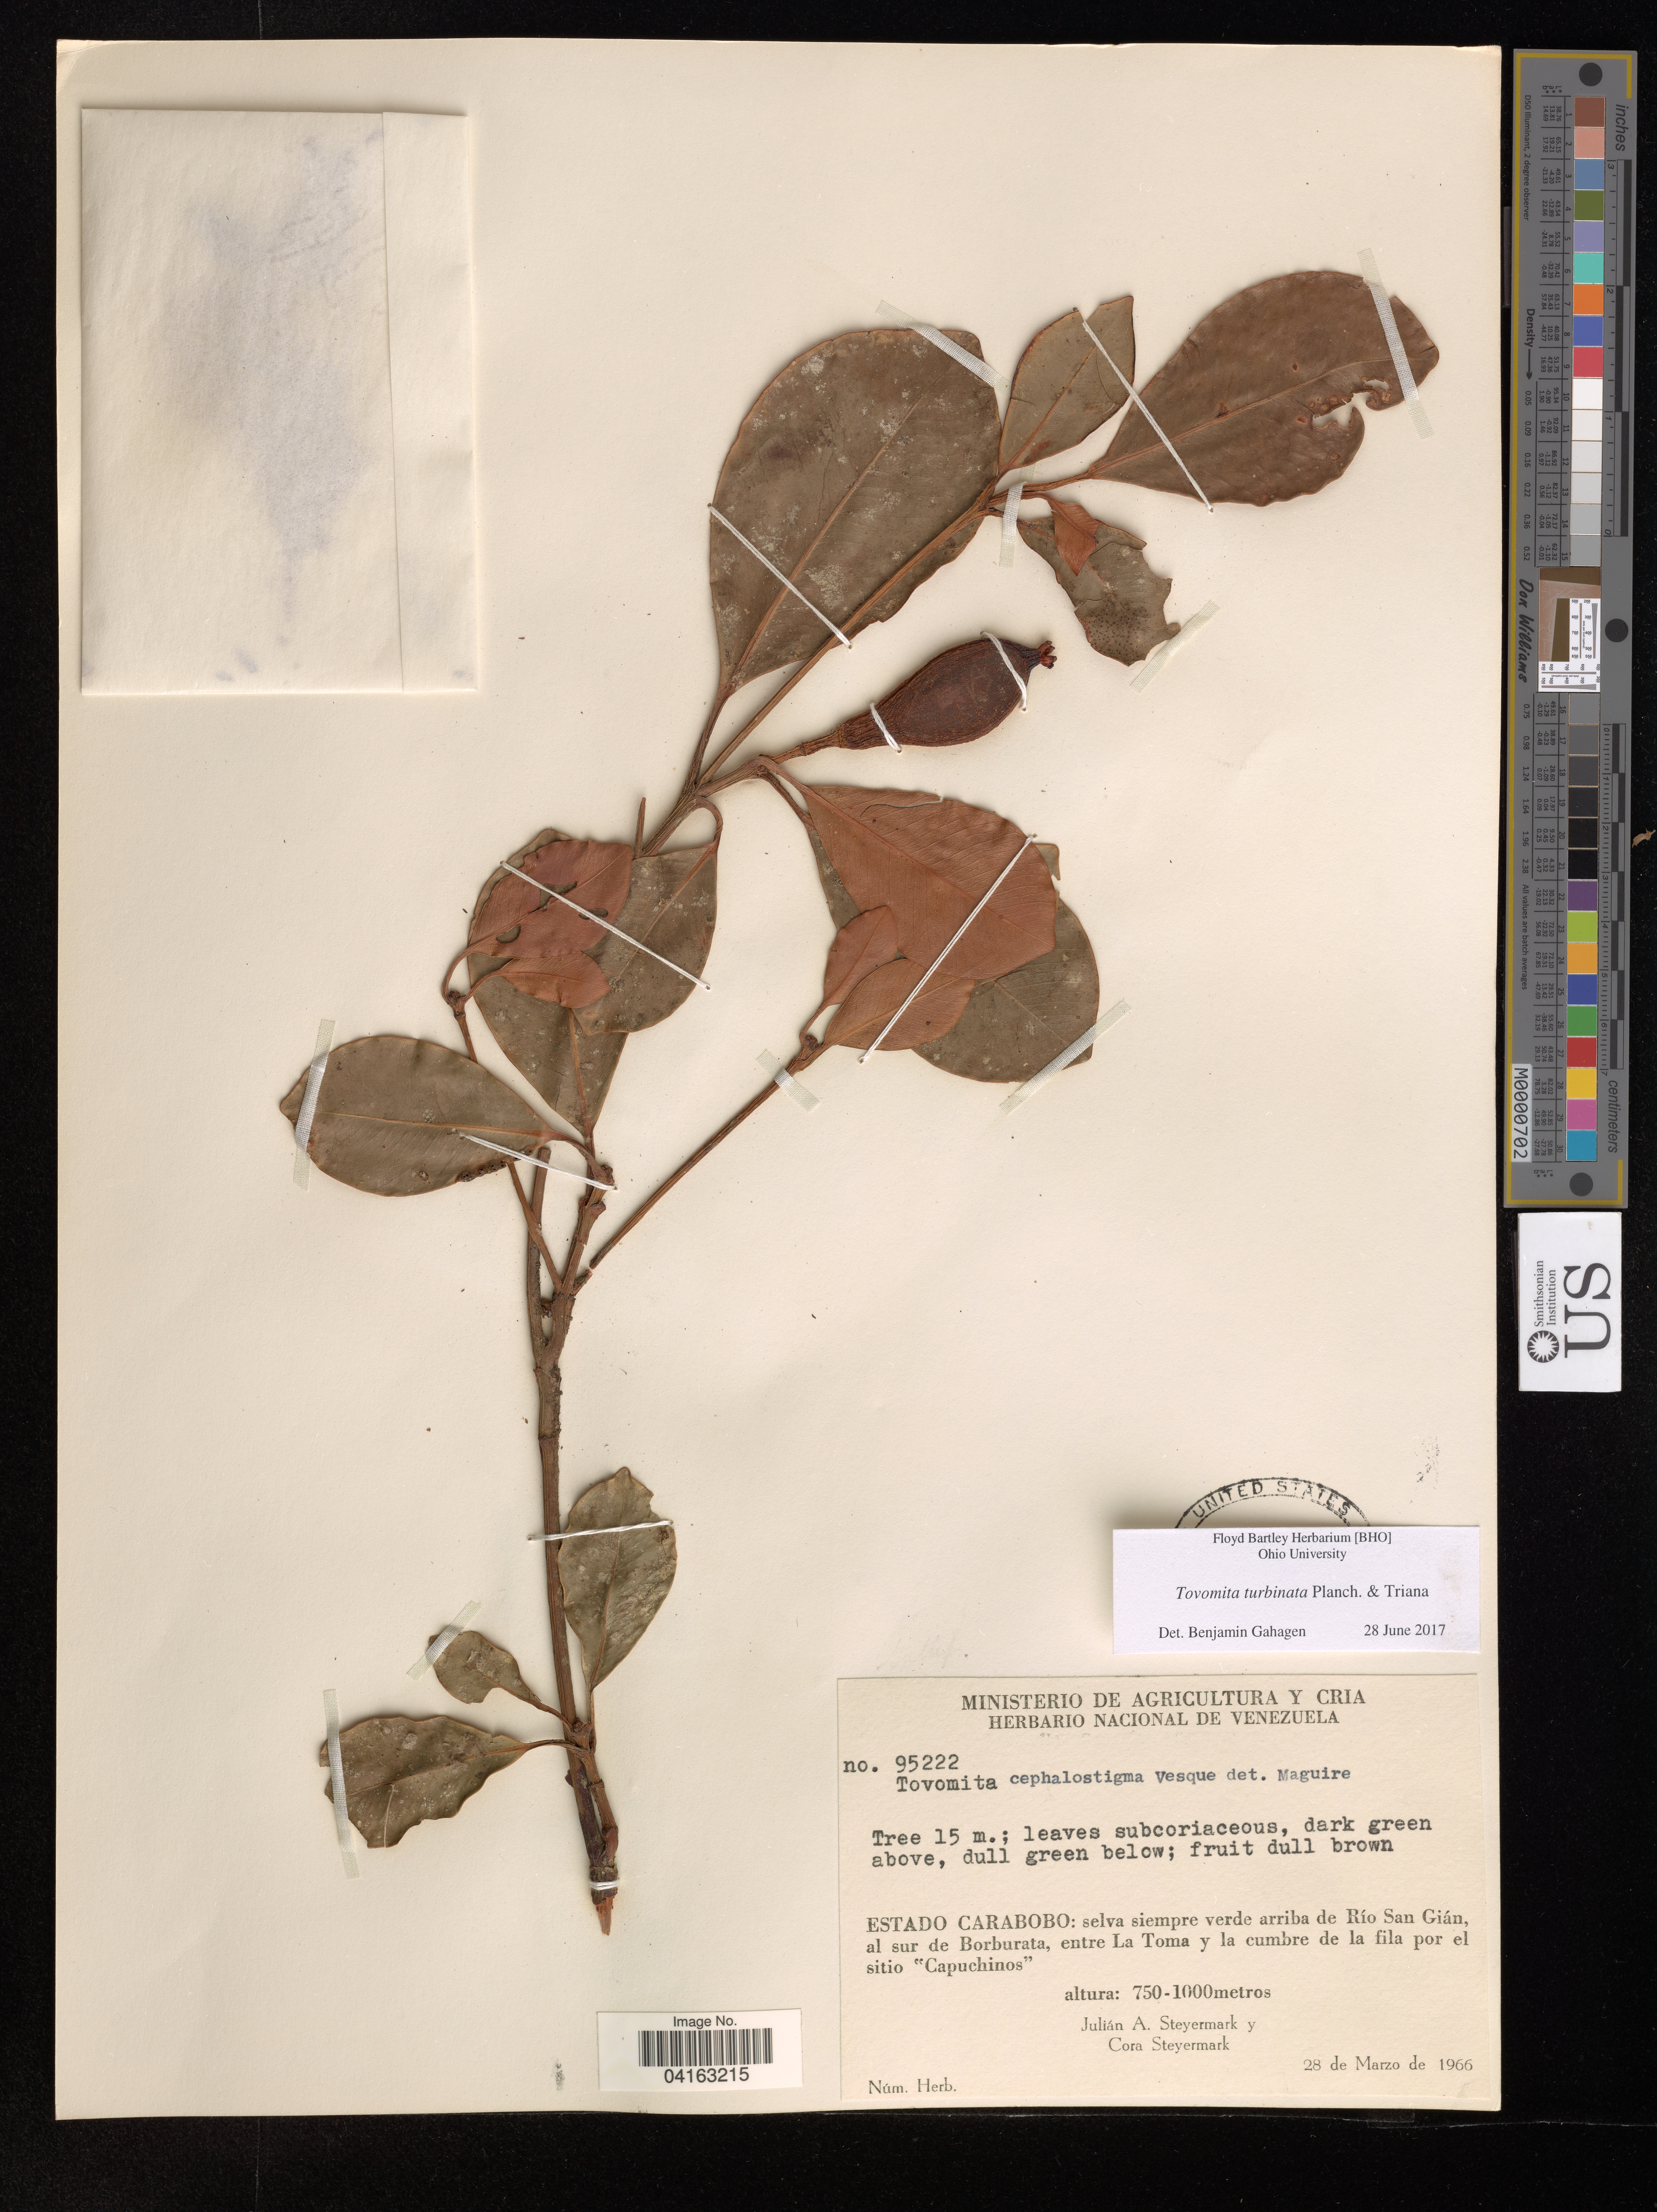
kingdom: Plantae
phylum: Tracheophyta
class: Magnoliopsida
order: Malpighiales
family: Clusiaceae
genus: Tovomita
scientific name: Tovomita turbinata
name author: Benth. & Triana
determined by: Gahagen, Benjamin, (BHO), Ohio University (UNITED STATES)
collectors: J. Steyermark & C. Steyermark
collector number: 95222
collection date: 1966-03-28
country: Venezuela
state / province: Carabobo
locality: Selva siempre verde arriba de Río San Gián, al sure de Borburata, entre La Toma y la cumbre de la file por el sitio "Capuchinos"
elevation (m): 750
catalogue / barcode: US 2584482